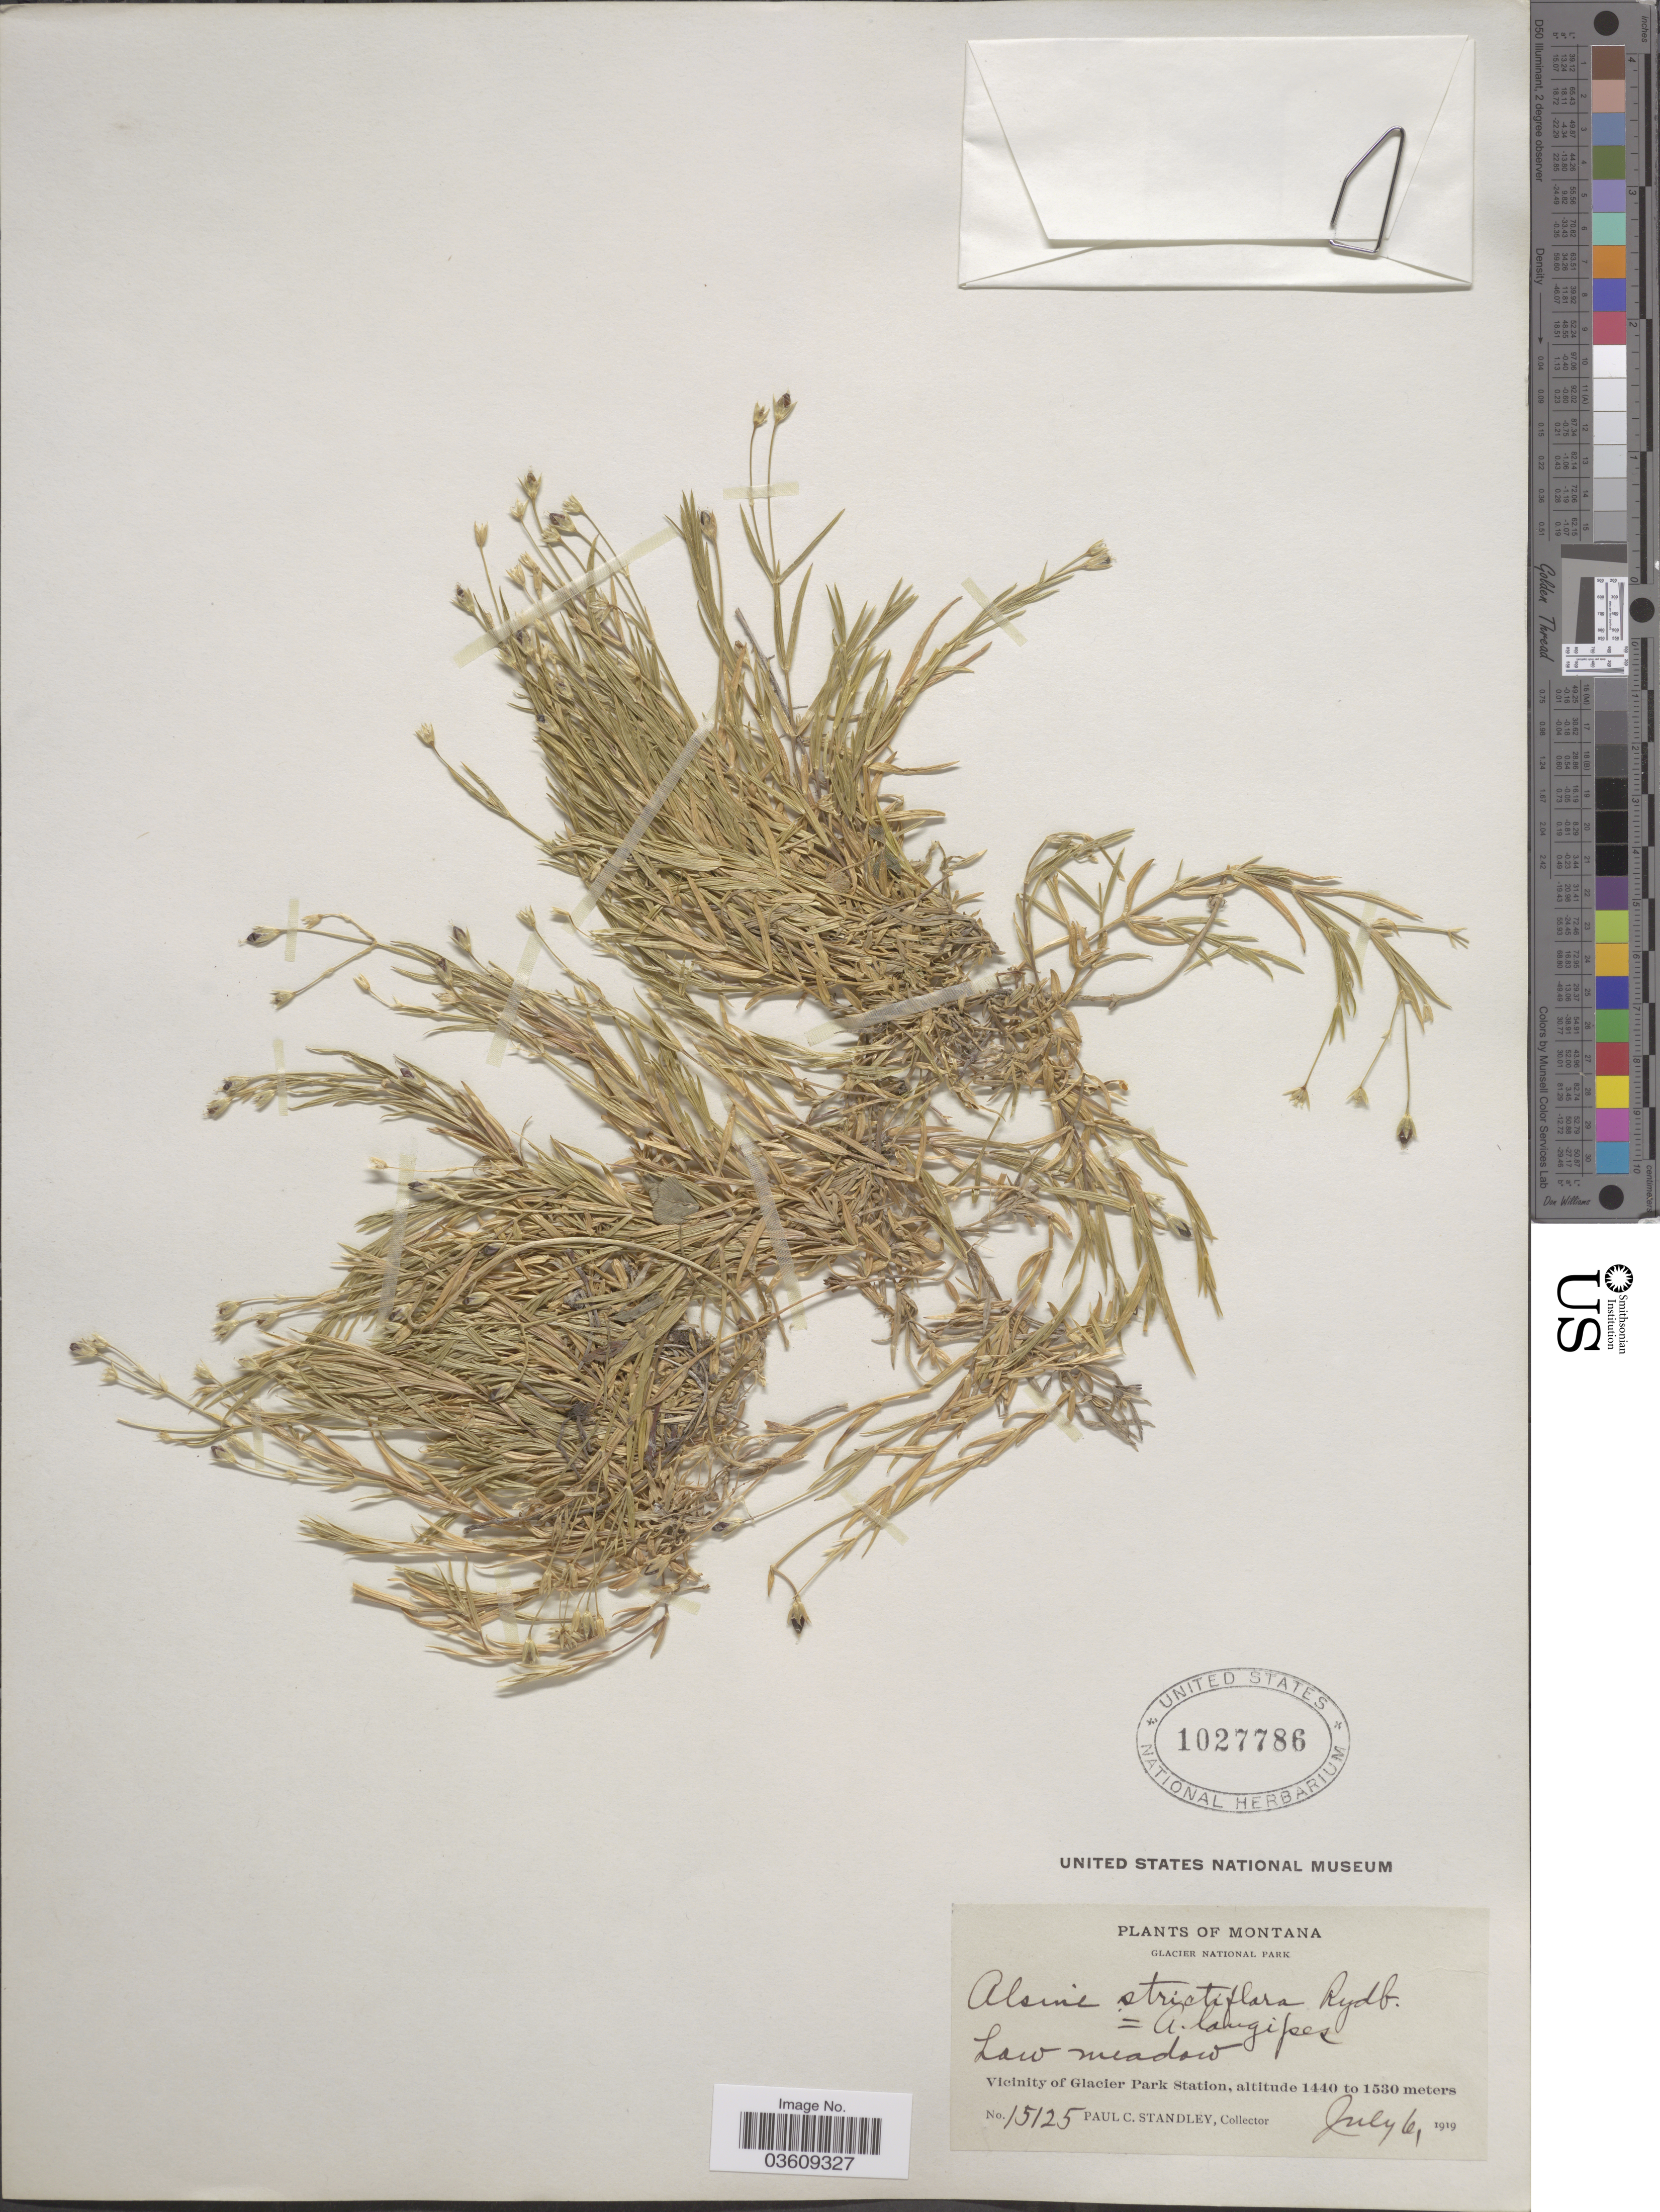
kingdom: Plantae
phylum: Tracheophyta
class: Magnoliopsida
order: Caryophyllales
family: Caryophyllaceae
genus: Stellaria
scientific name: Stellaria strictiflora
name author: J.M. Macoun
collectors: P. C. Standley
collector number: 15125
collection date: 1919-07-06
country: United States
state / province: Montana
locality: Glacier National Park. Vicinity of Glacier Park Station.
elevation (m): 1440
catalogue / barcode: US 1027786